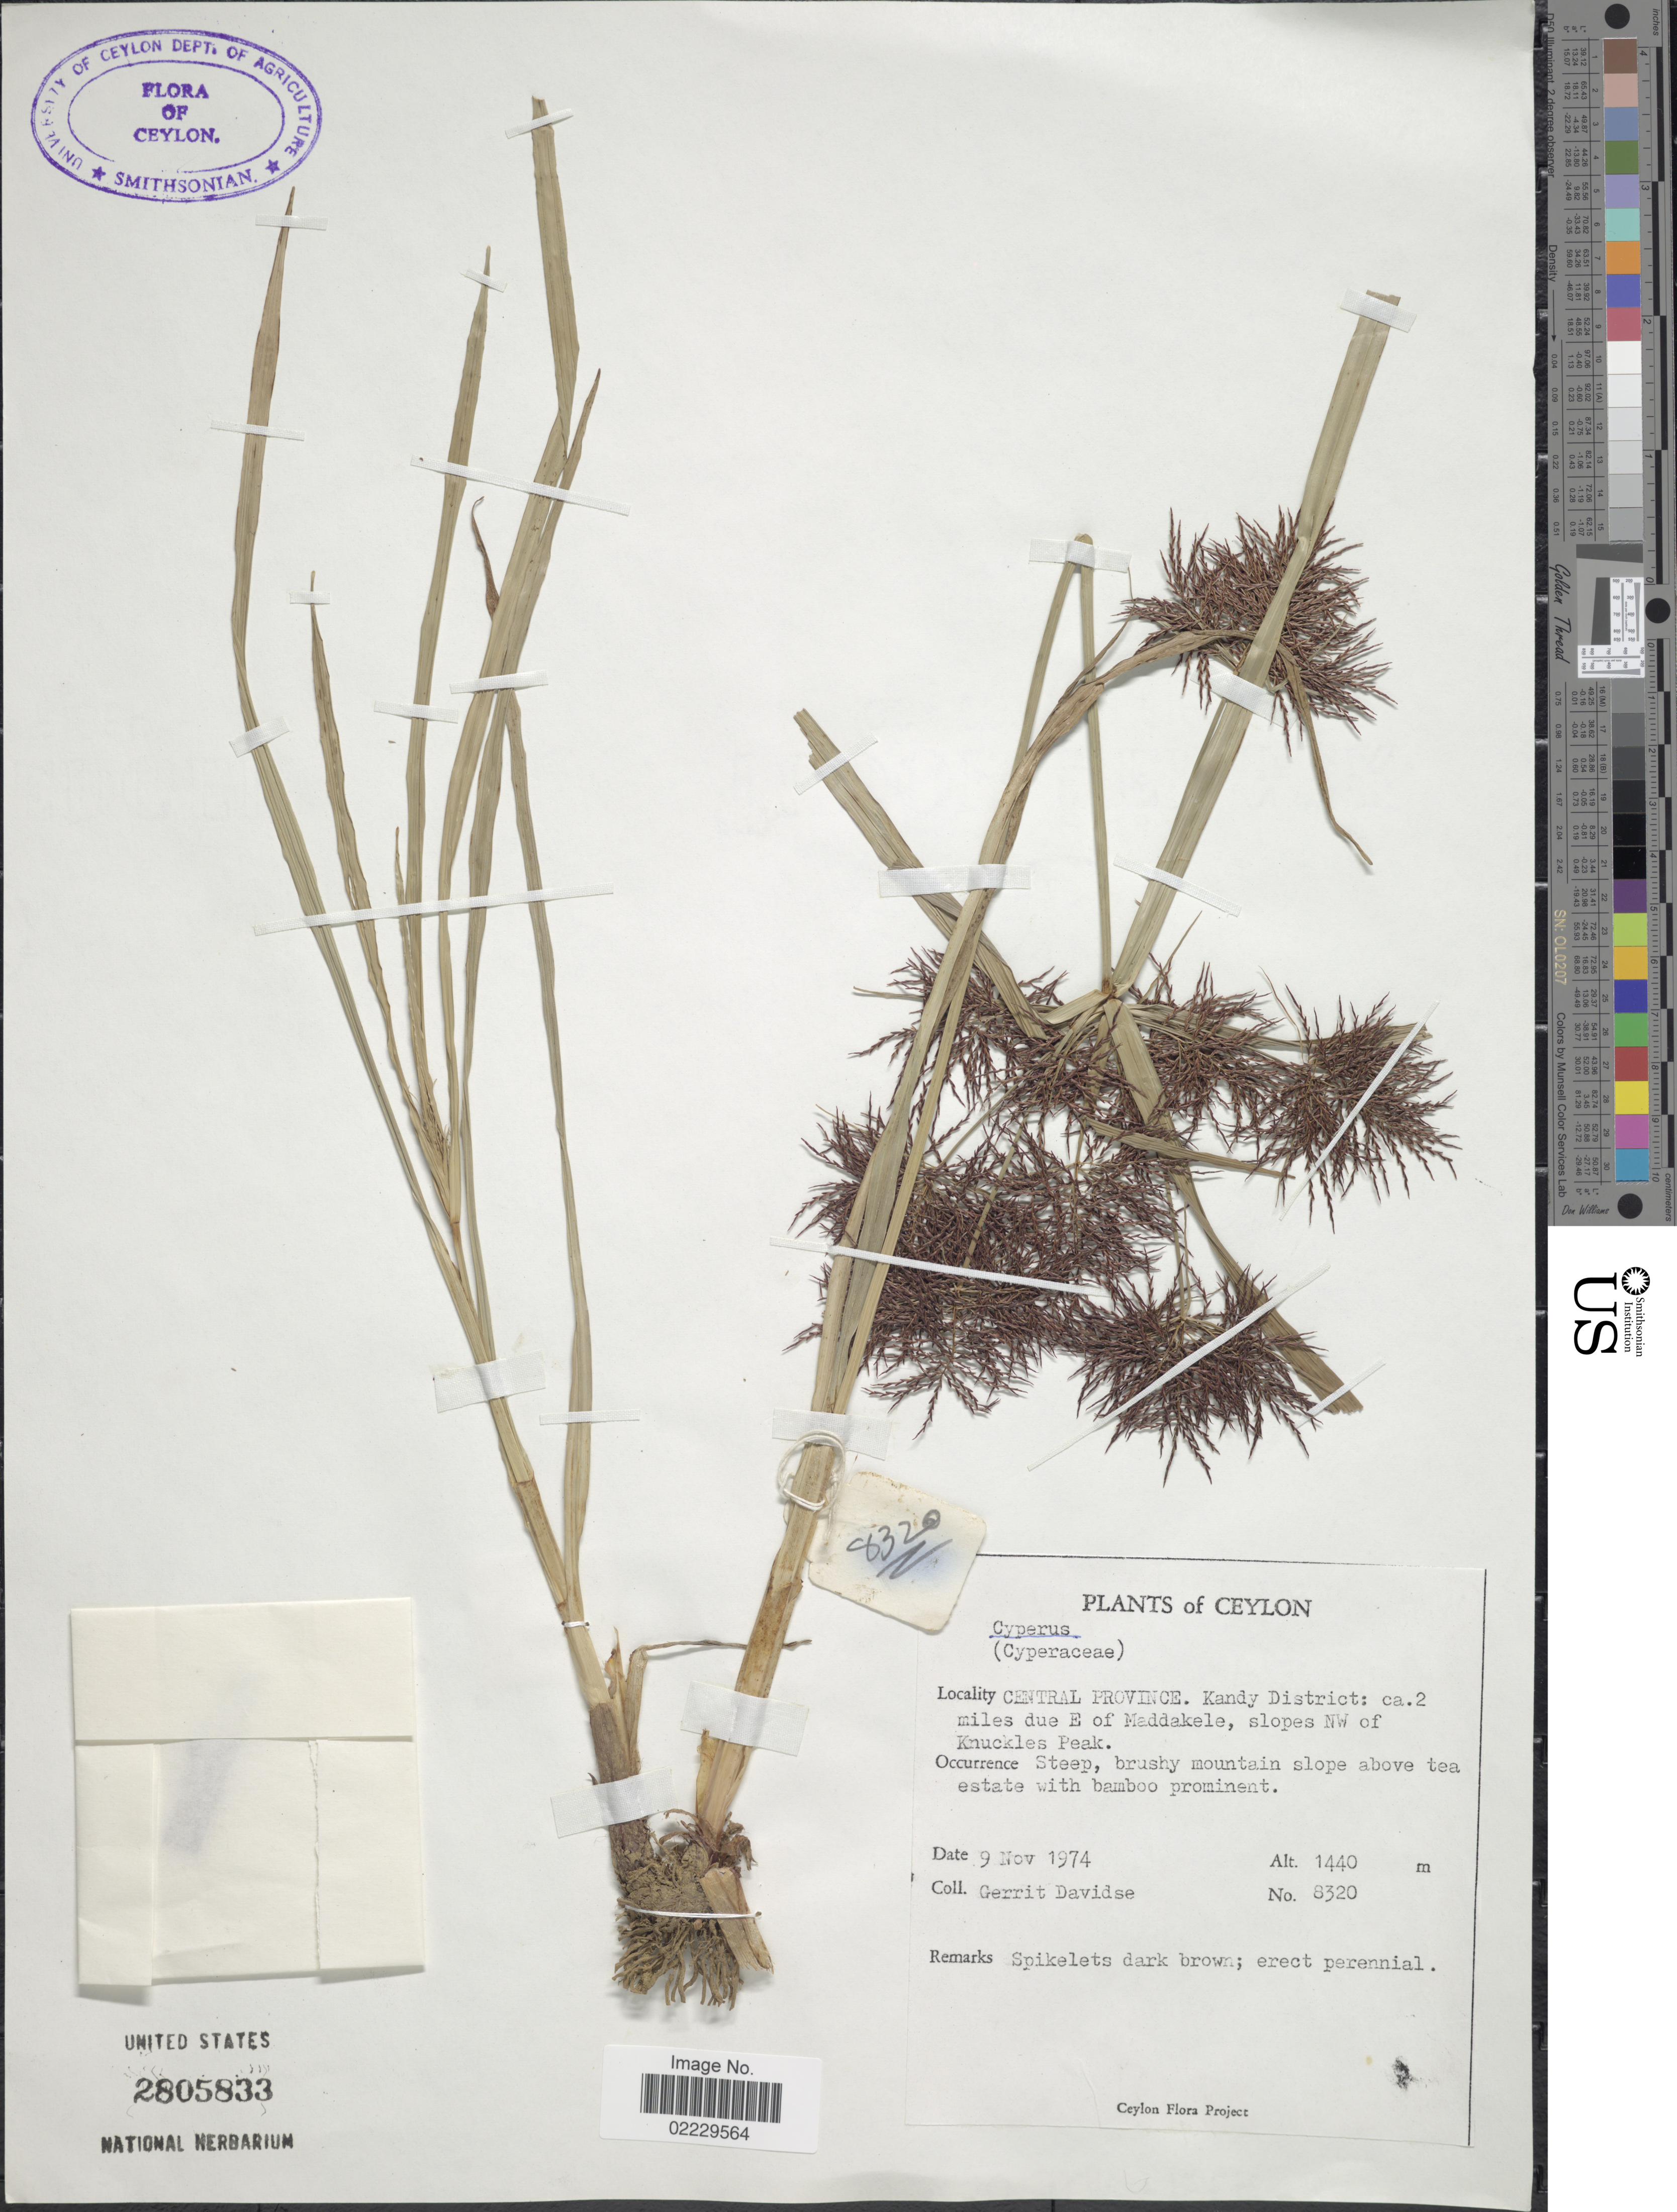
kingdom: Plantae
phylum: Tracheophyta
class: Liliopsida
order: Poales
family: Cyperaceae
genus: Cyperus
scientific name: Cyperus distans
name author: L. f.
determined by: Strong, Mark T., (BOT), Smithsonian Institution - National Museum of Natural History (UNITED STATES)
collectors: G. Davidse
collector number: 8320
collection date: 1974-11-09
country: Sri Lanka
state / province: Central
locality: Ceylon, Kandy District: ca. 2 miles due E of Maddakele, slopes NW of Knuckles Peak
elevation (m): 1440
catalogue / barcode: US 2805833